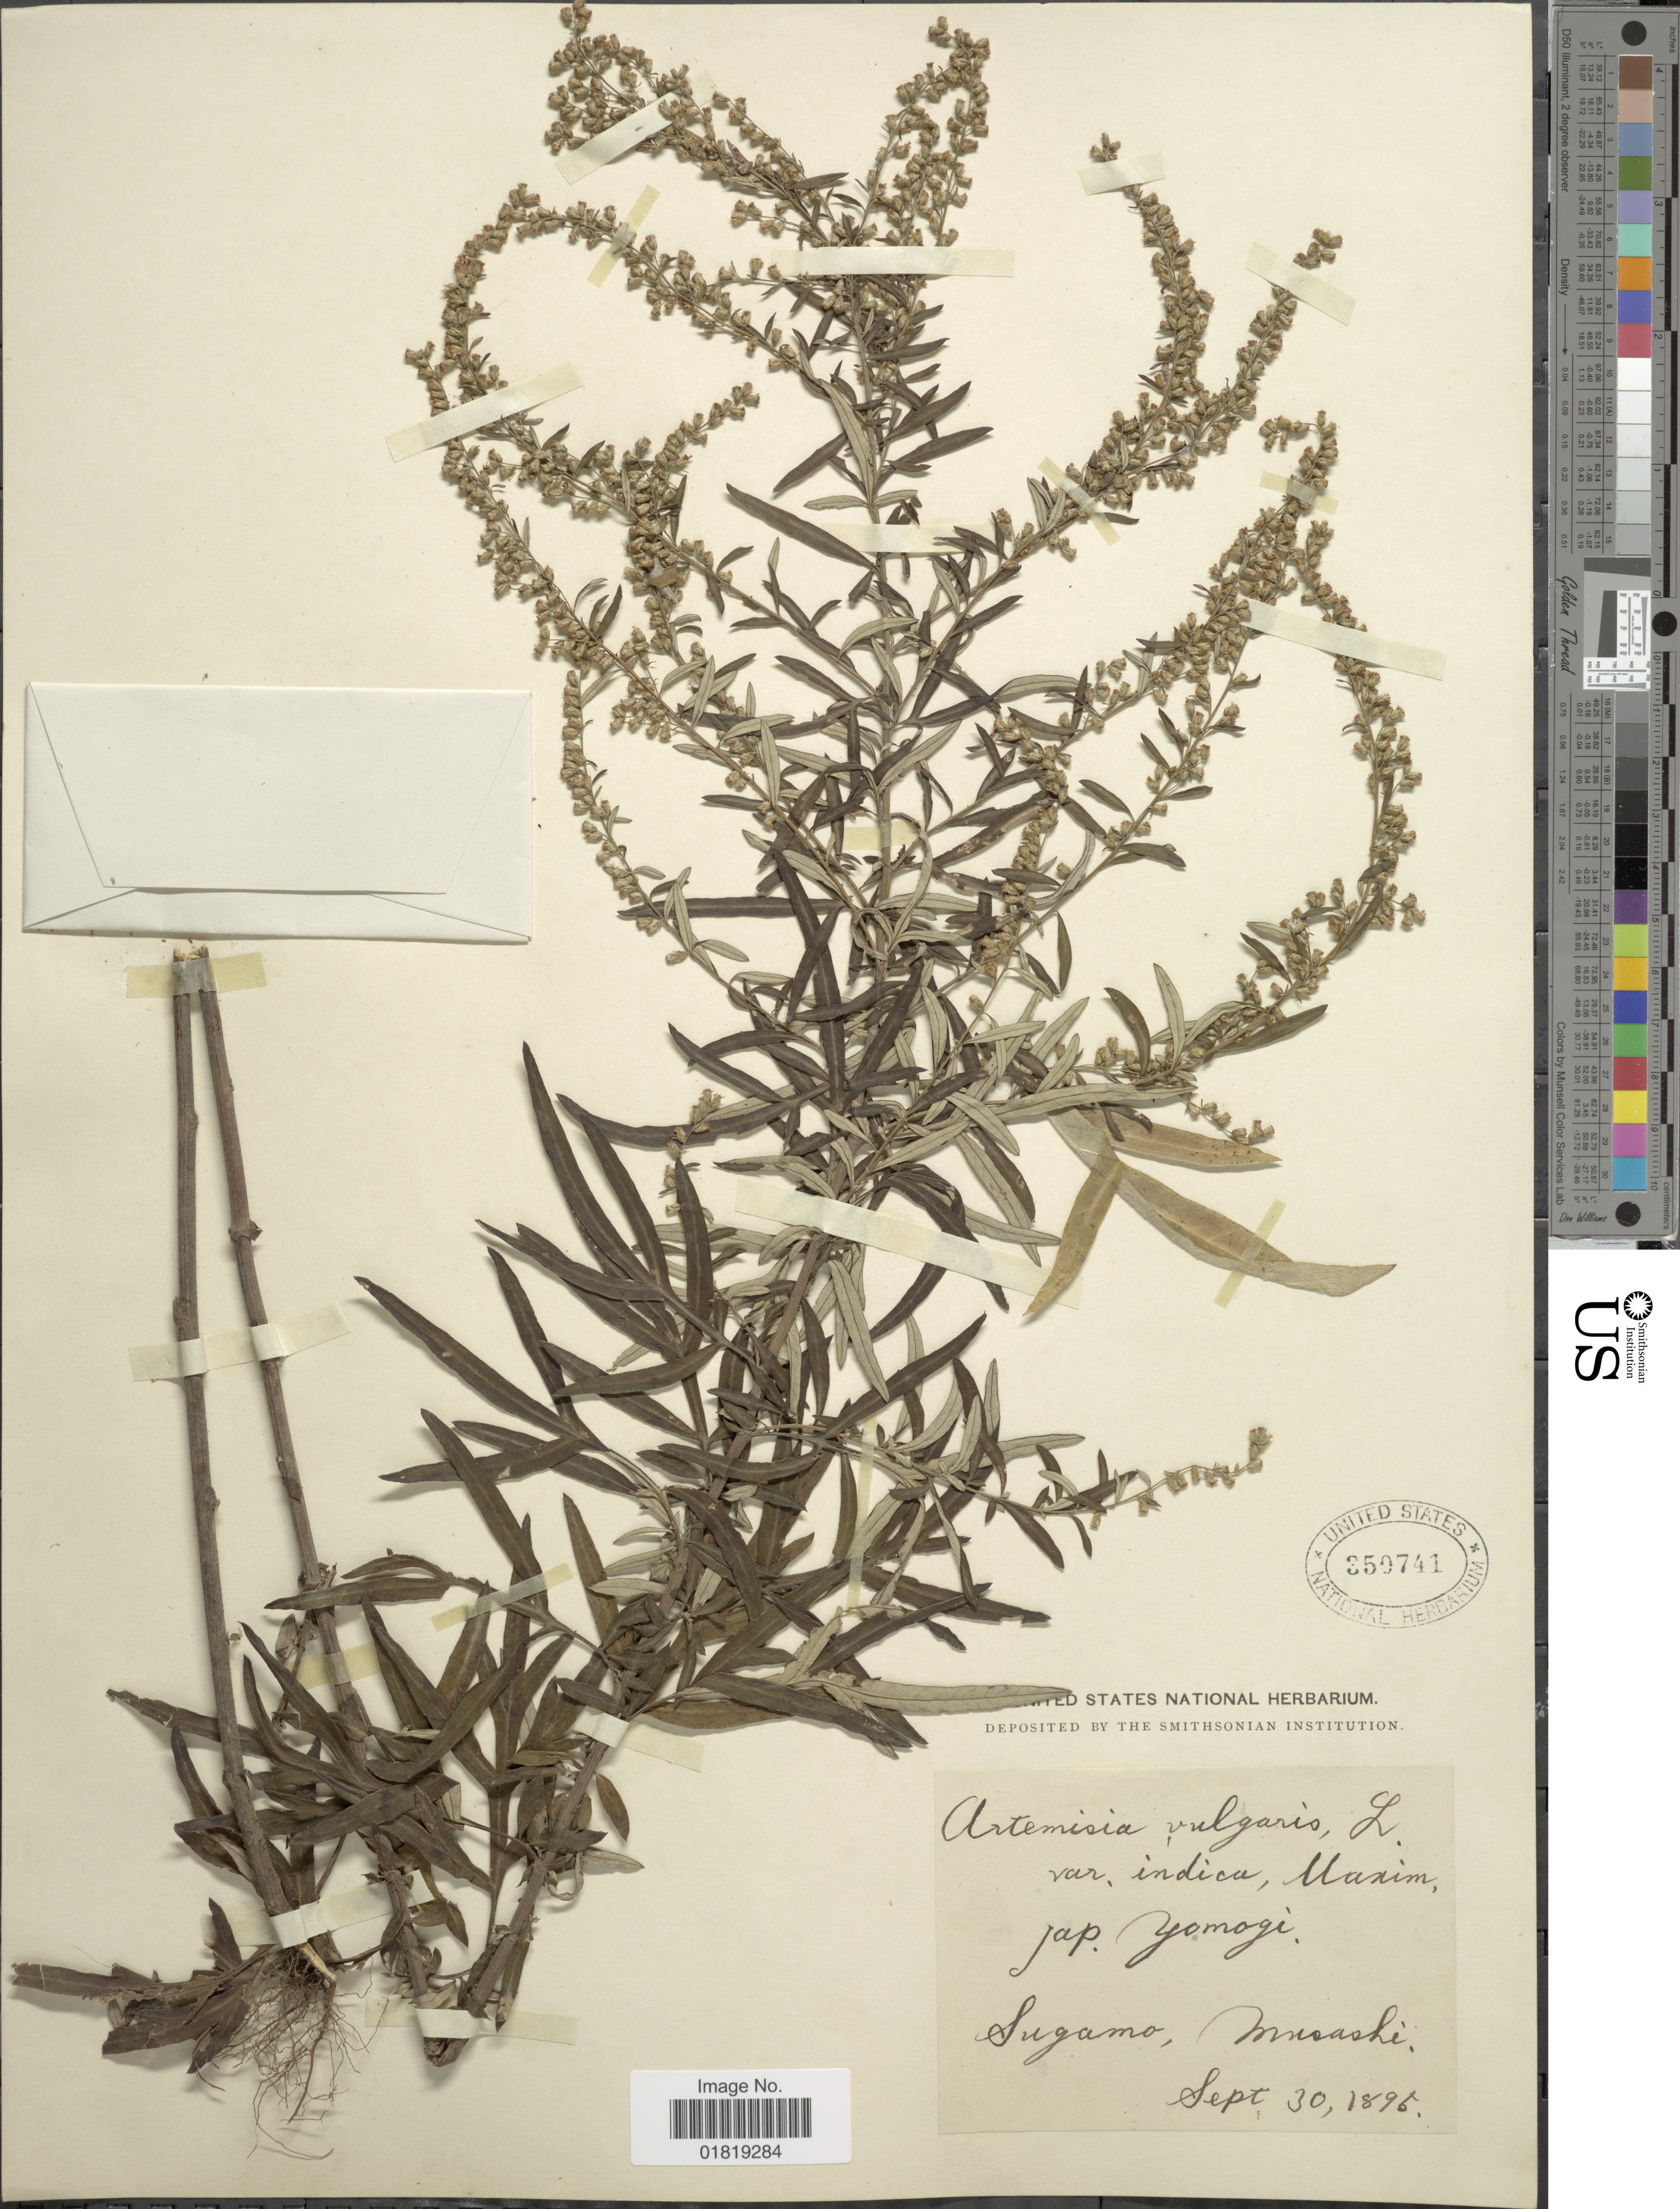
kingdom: Plantae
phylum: Tracheophyta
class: Magnoliopsida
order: Asterales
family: Asteraceae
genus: Artemisia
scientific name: Artemisia vulgaris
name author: L.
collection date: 1896-09-30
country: Japan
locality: Yomogi, Sugamo, Musashi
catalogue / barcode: US 350741